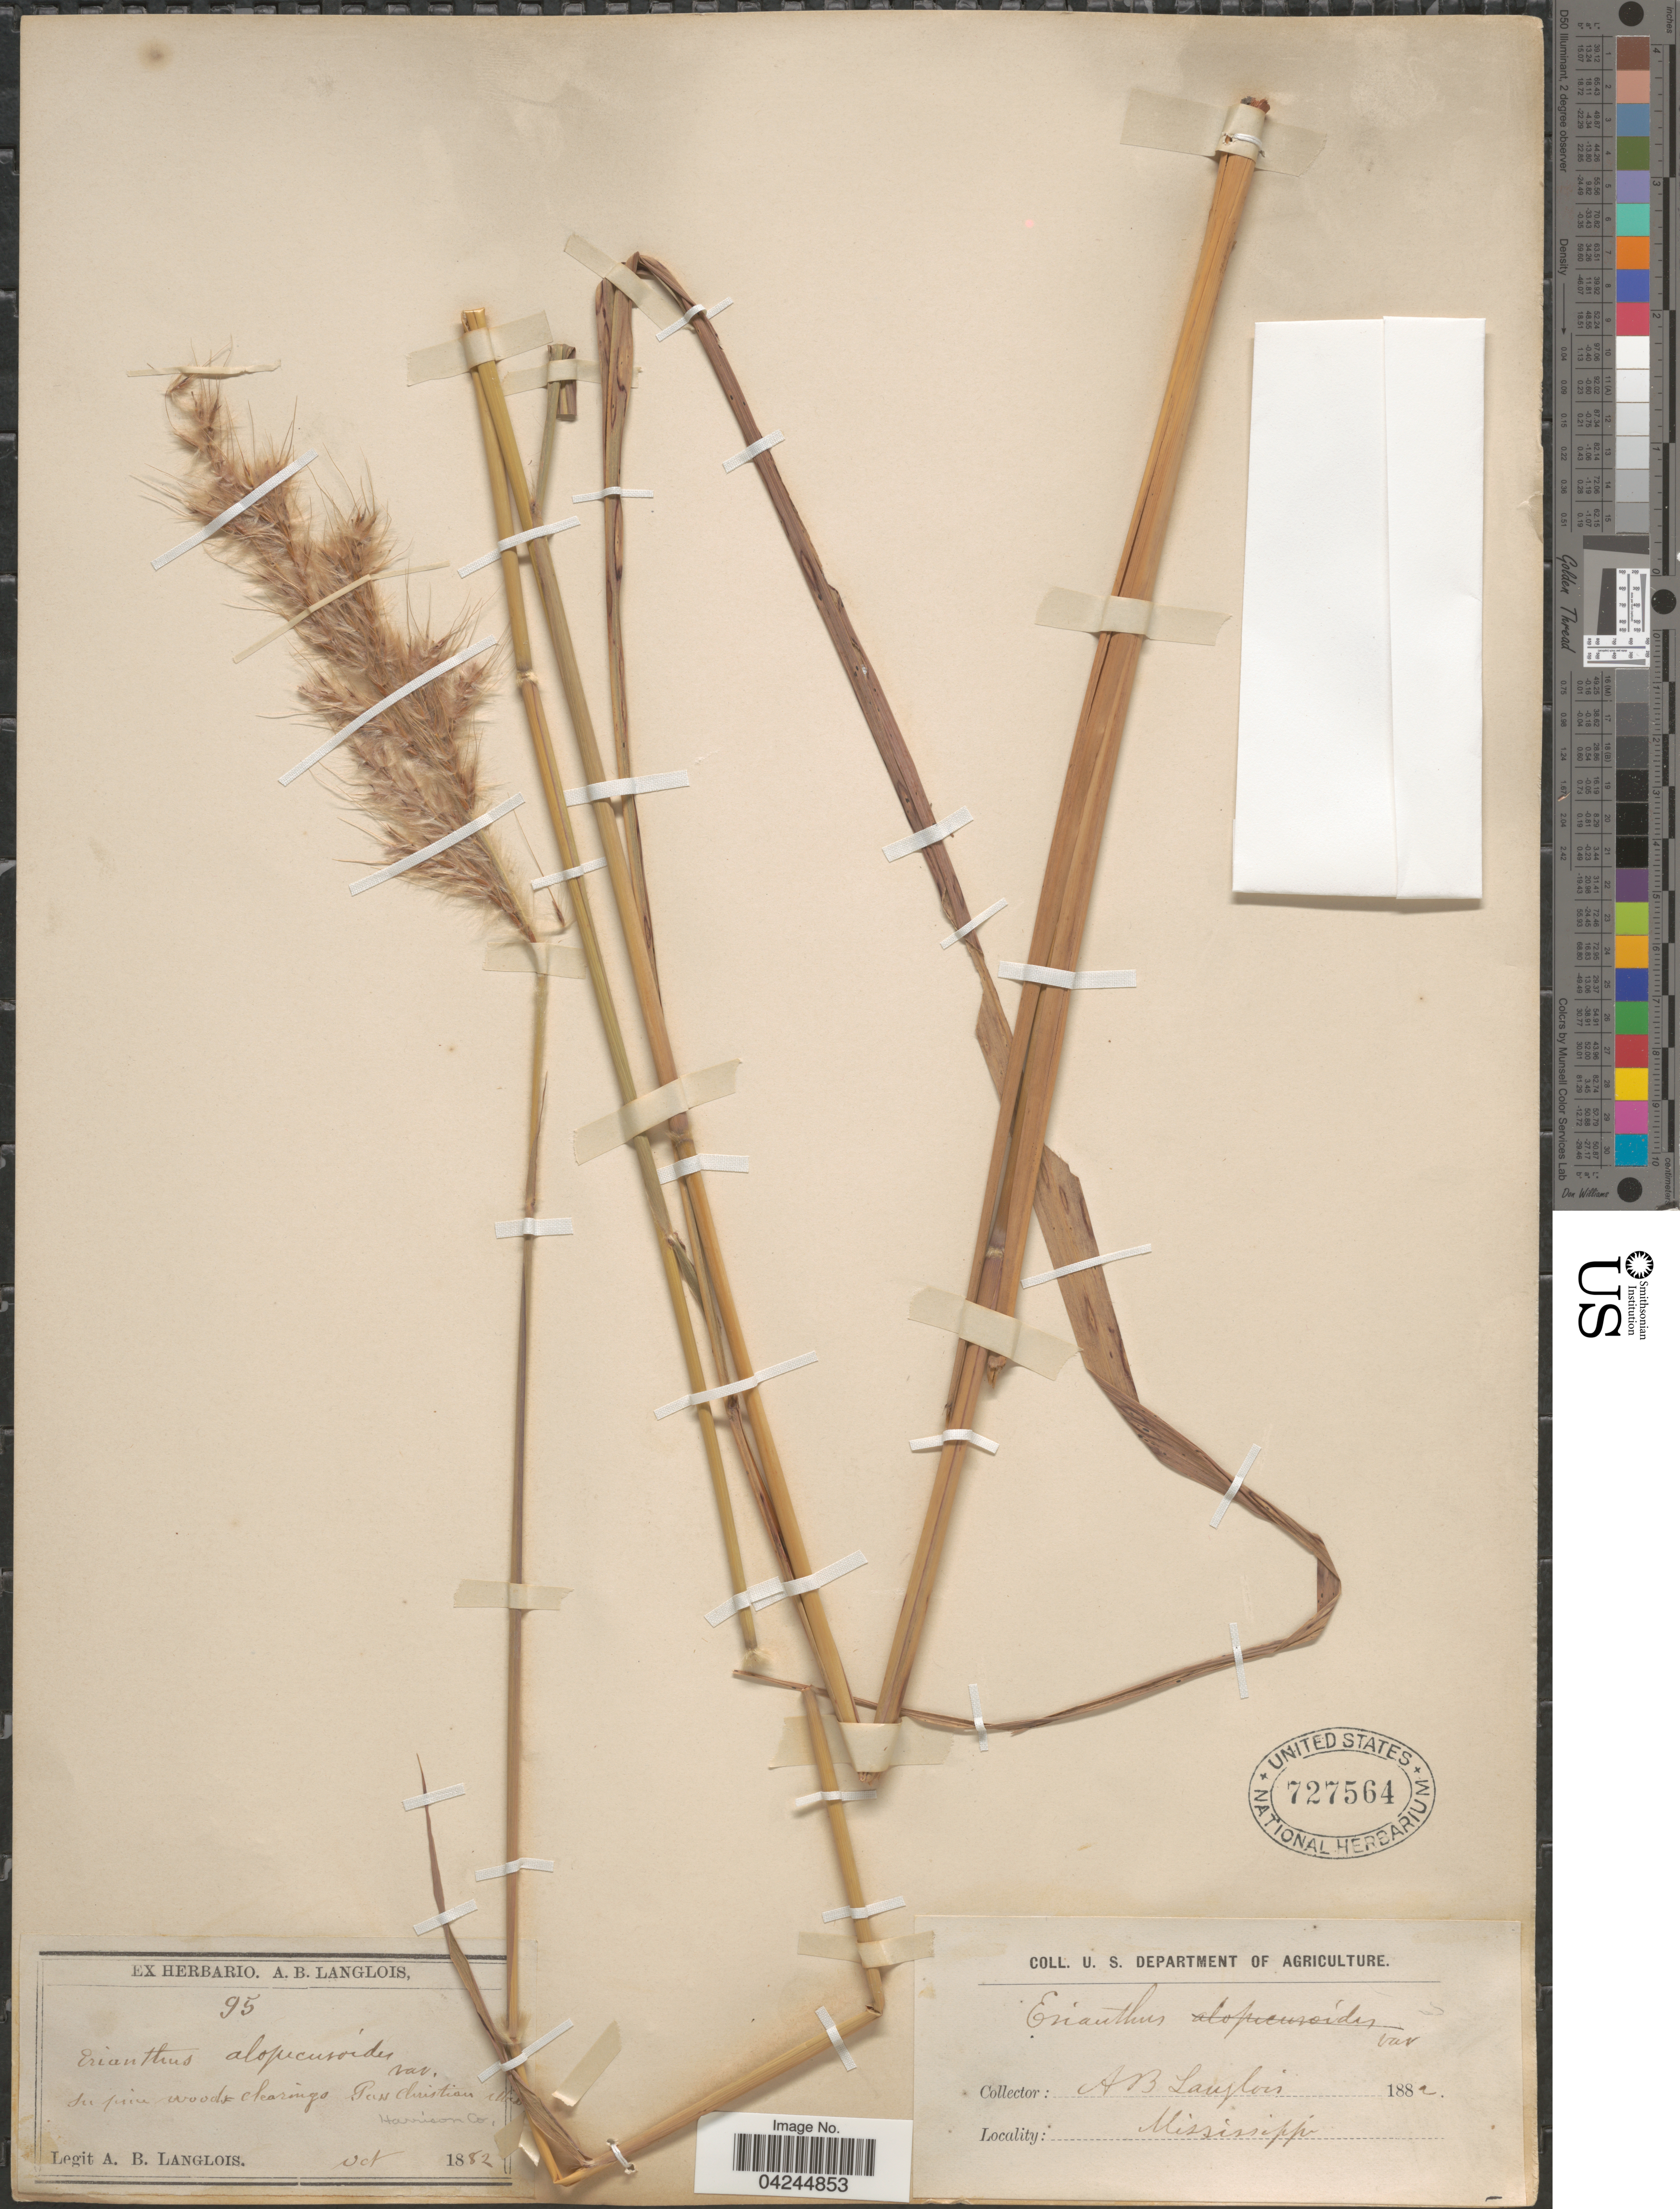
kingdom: Plantae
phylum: Tracheophyta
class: Liliopsida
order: Poales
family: Poaceae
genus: Erianthus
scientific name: Erianthus alopecuroides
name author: Elliott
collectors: A. Langlois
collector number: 95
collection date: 1882-10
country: United States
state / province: Mississippi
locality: In pine wood clearings Pass Christian, Harrison Co.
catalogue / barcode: US 727564